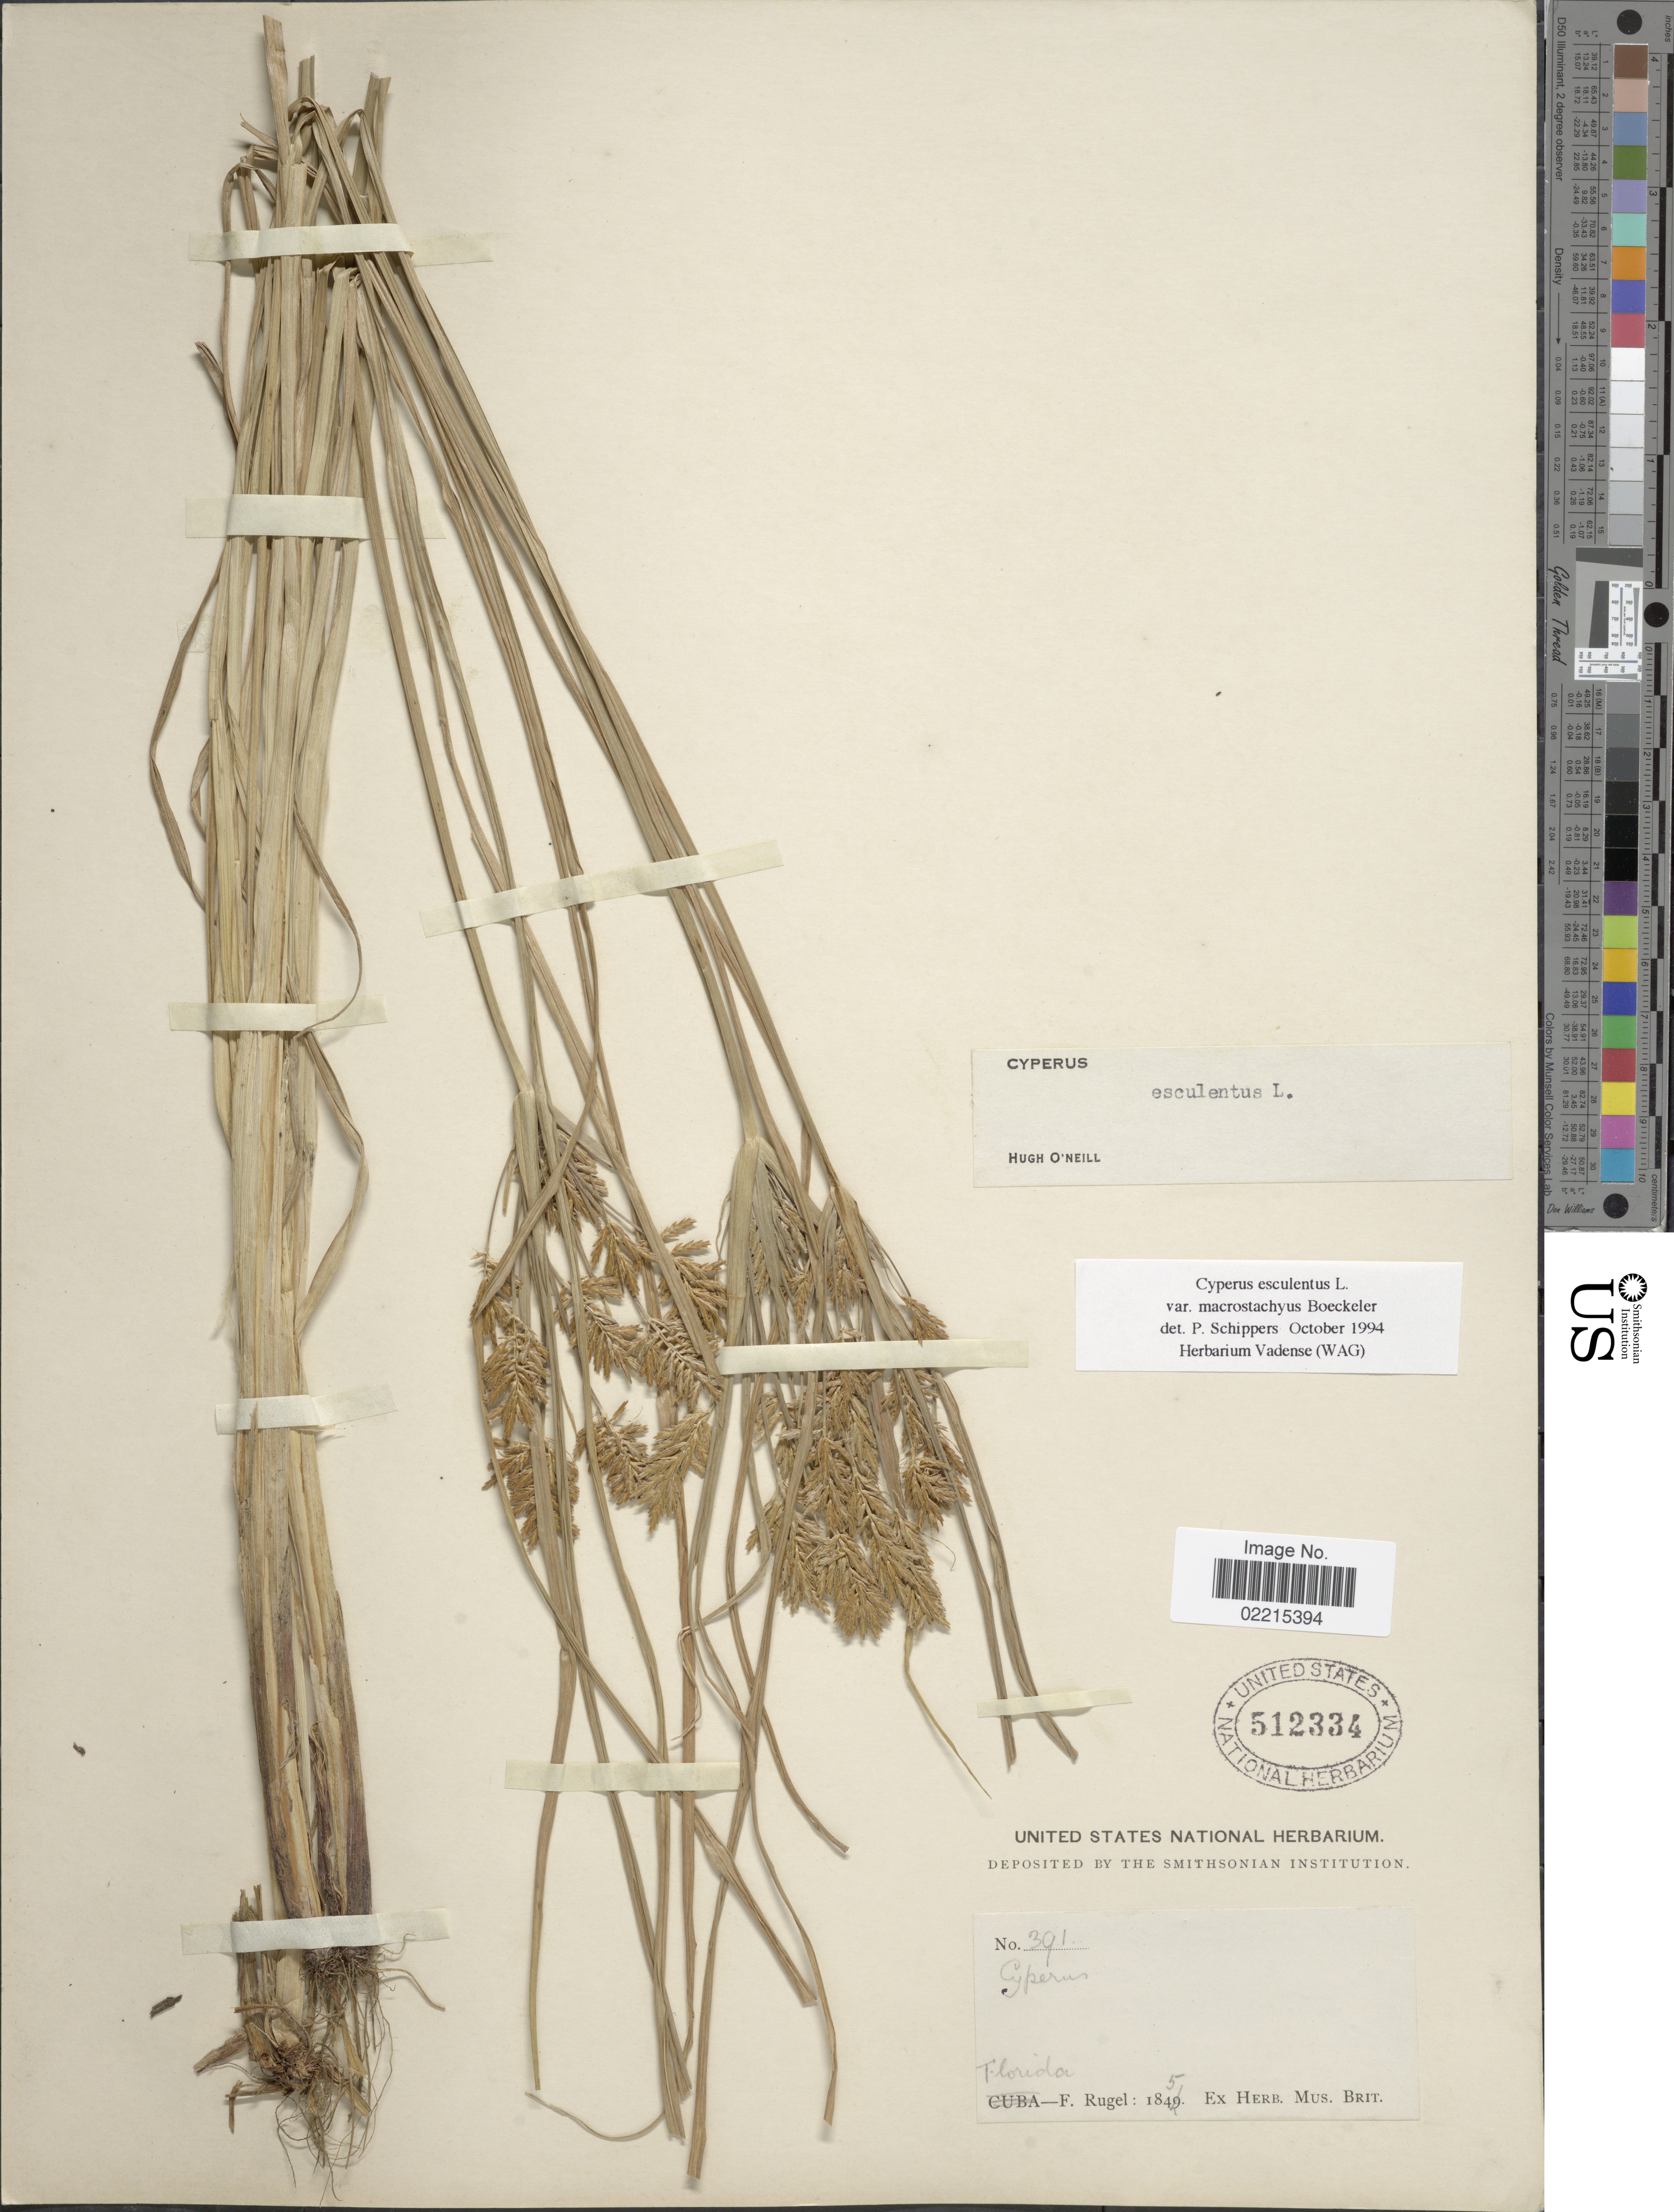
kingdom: Plantae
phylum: Tracheophyta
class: Liliopsida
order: Poales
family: Cyperaceae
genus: Cyperus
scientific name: Cyperus esculentus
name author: L.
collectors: F. Rugel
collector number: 391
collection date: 1945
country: United States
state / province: Florida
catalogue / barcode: US 512334